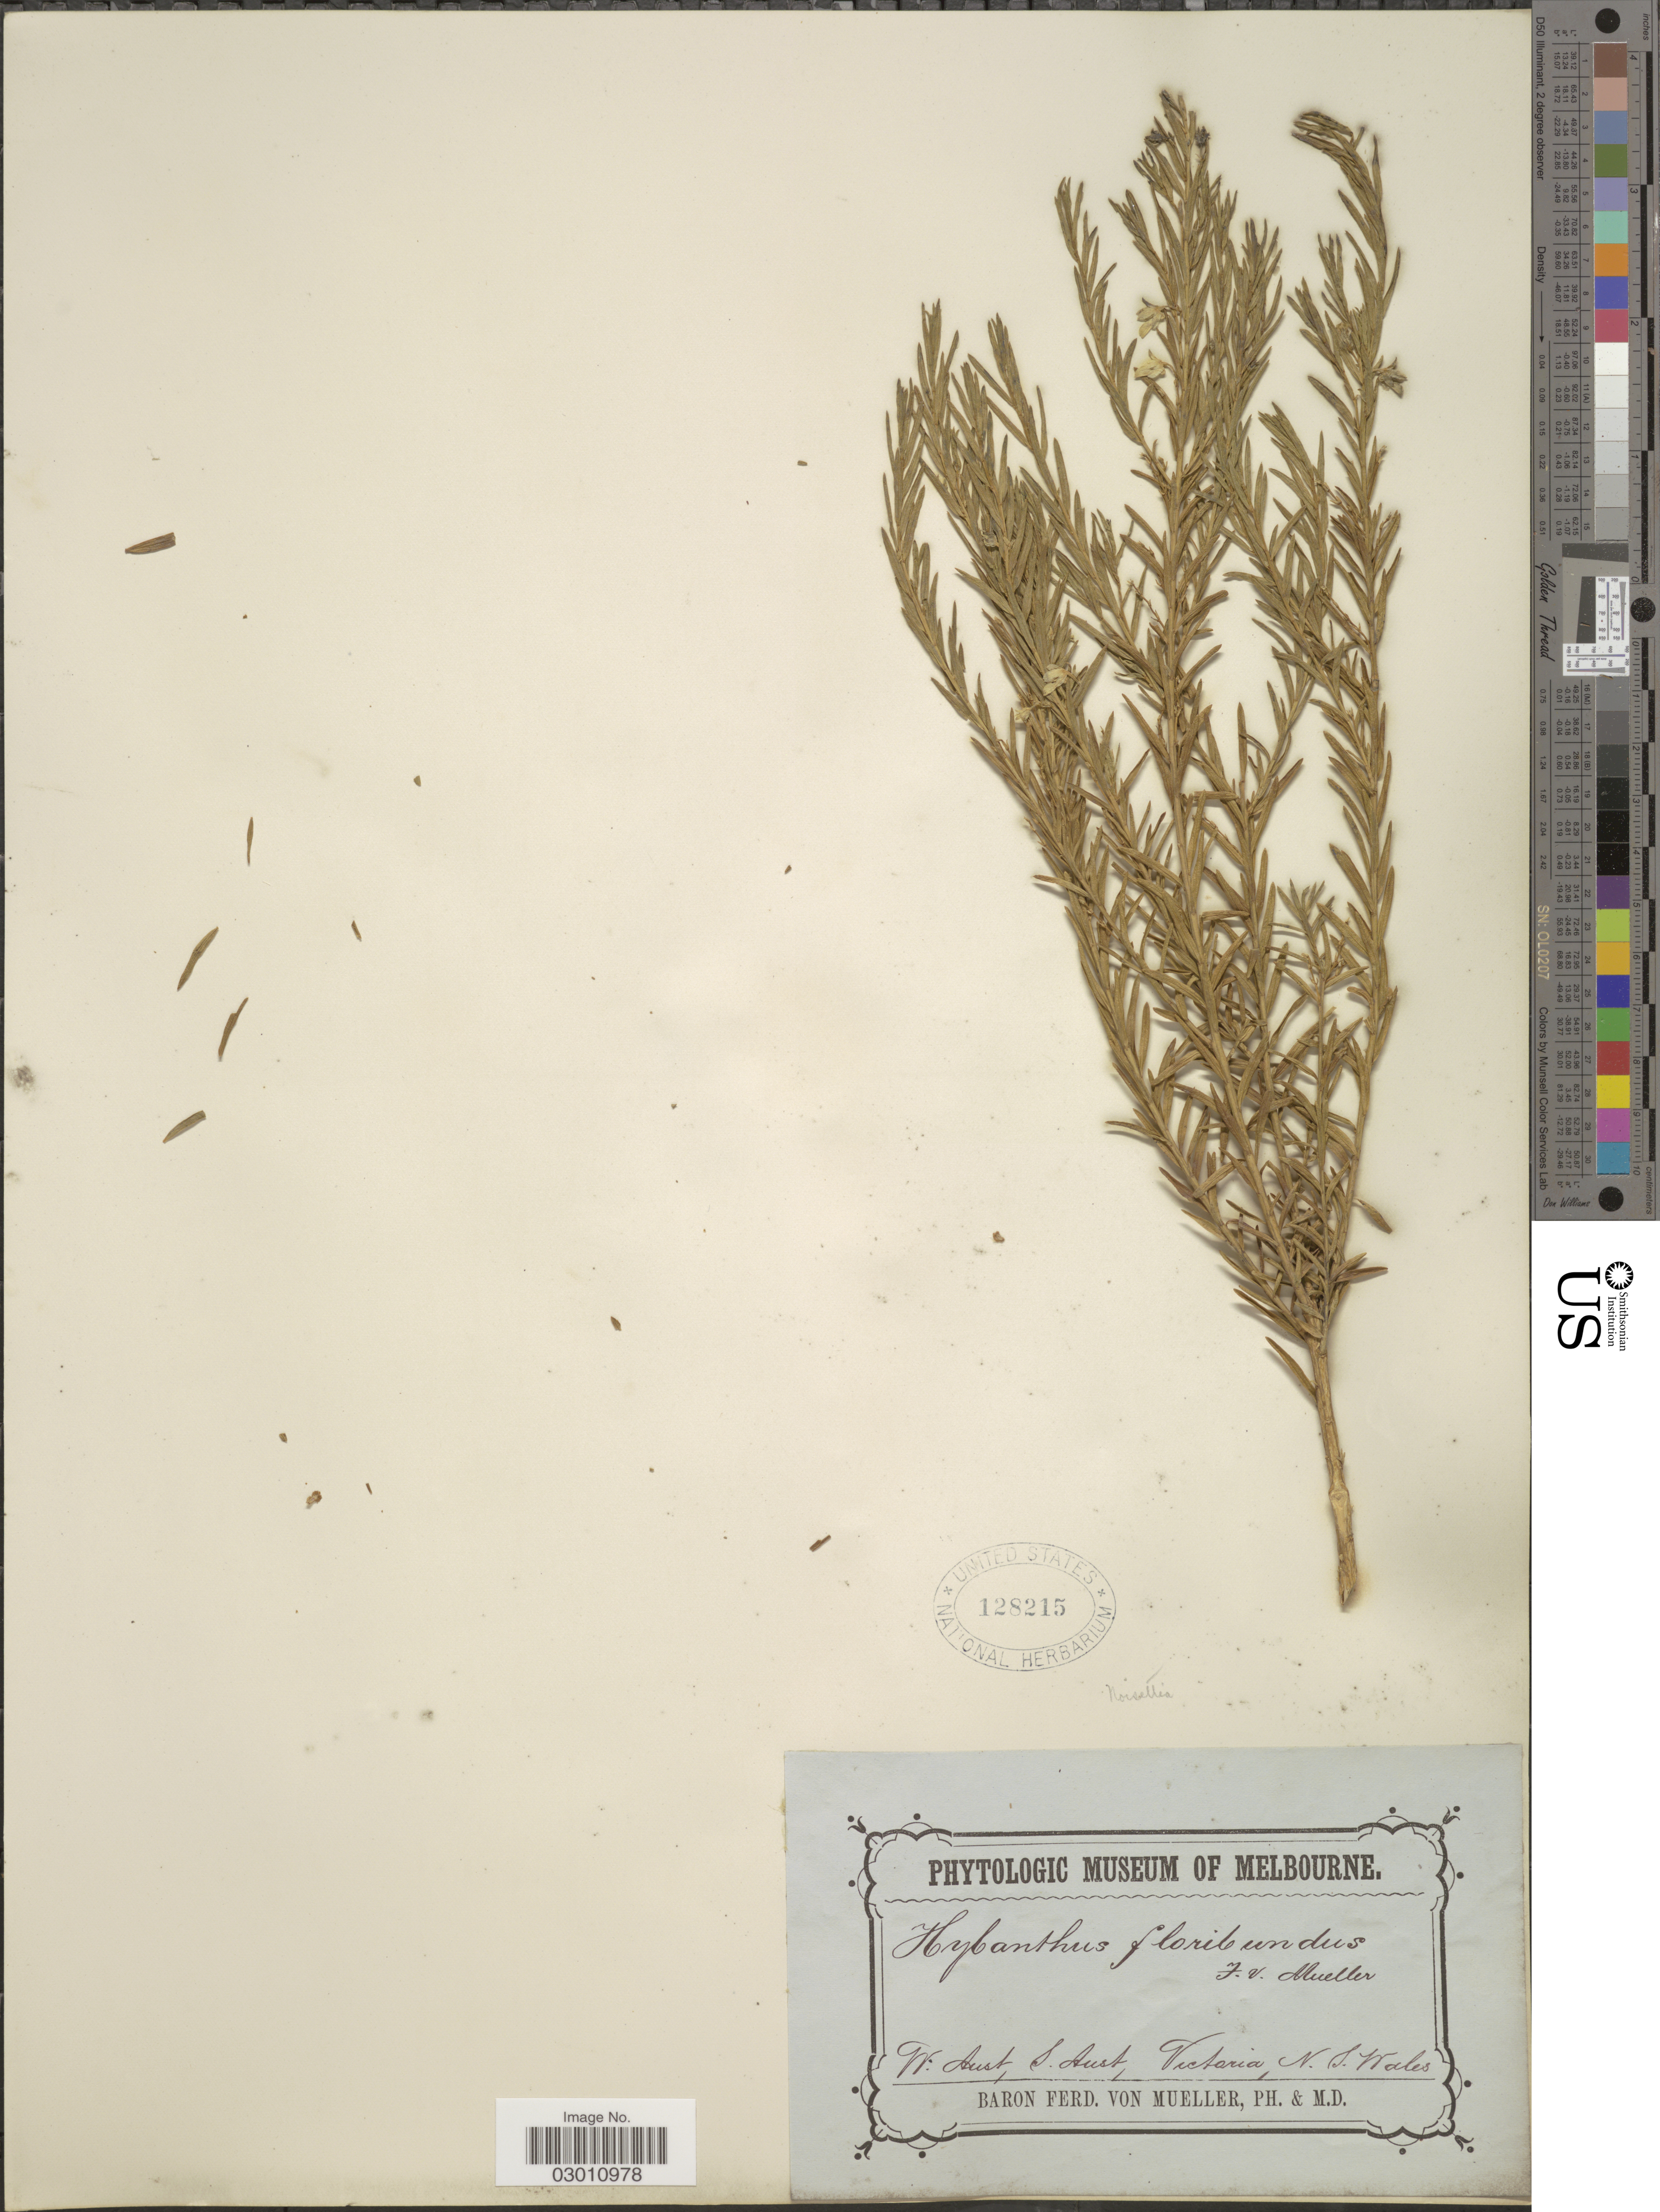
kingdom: Plantae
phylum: Tracheophyta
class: Magnoliopsida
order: Malpighiales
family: Violaceae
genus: Pigea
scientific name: Pigea floribunda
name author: Lindl.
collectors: F. von Mueller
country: Australia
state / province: Victoria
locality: W. Aust, S. Aust, Victoria, N. S. Wales.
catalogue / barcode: US 128215